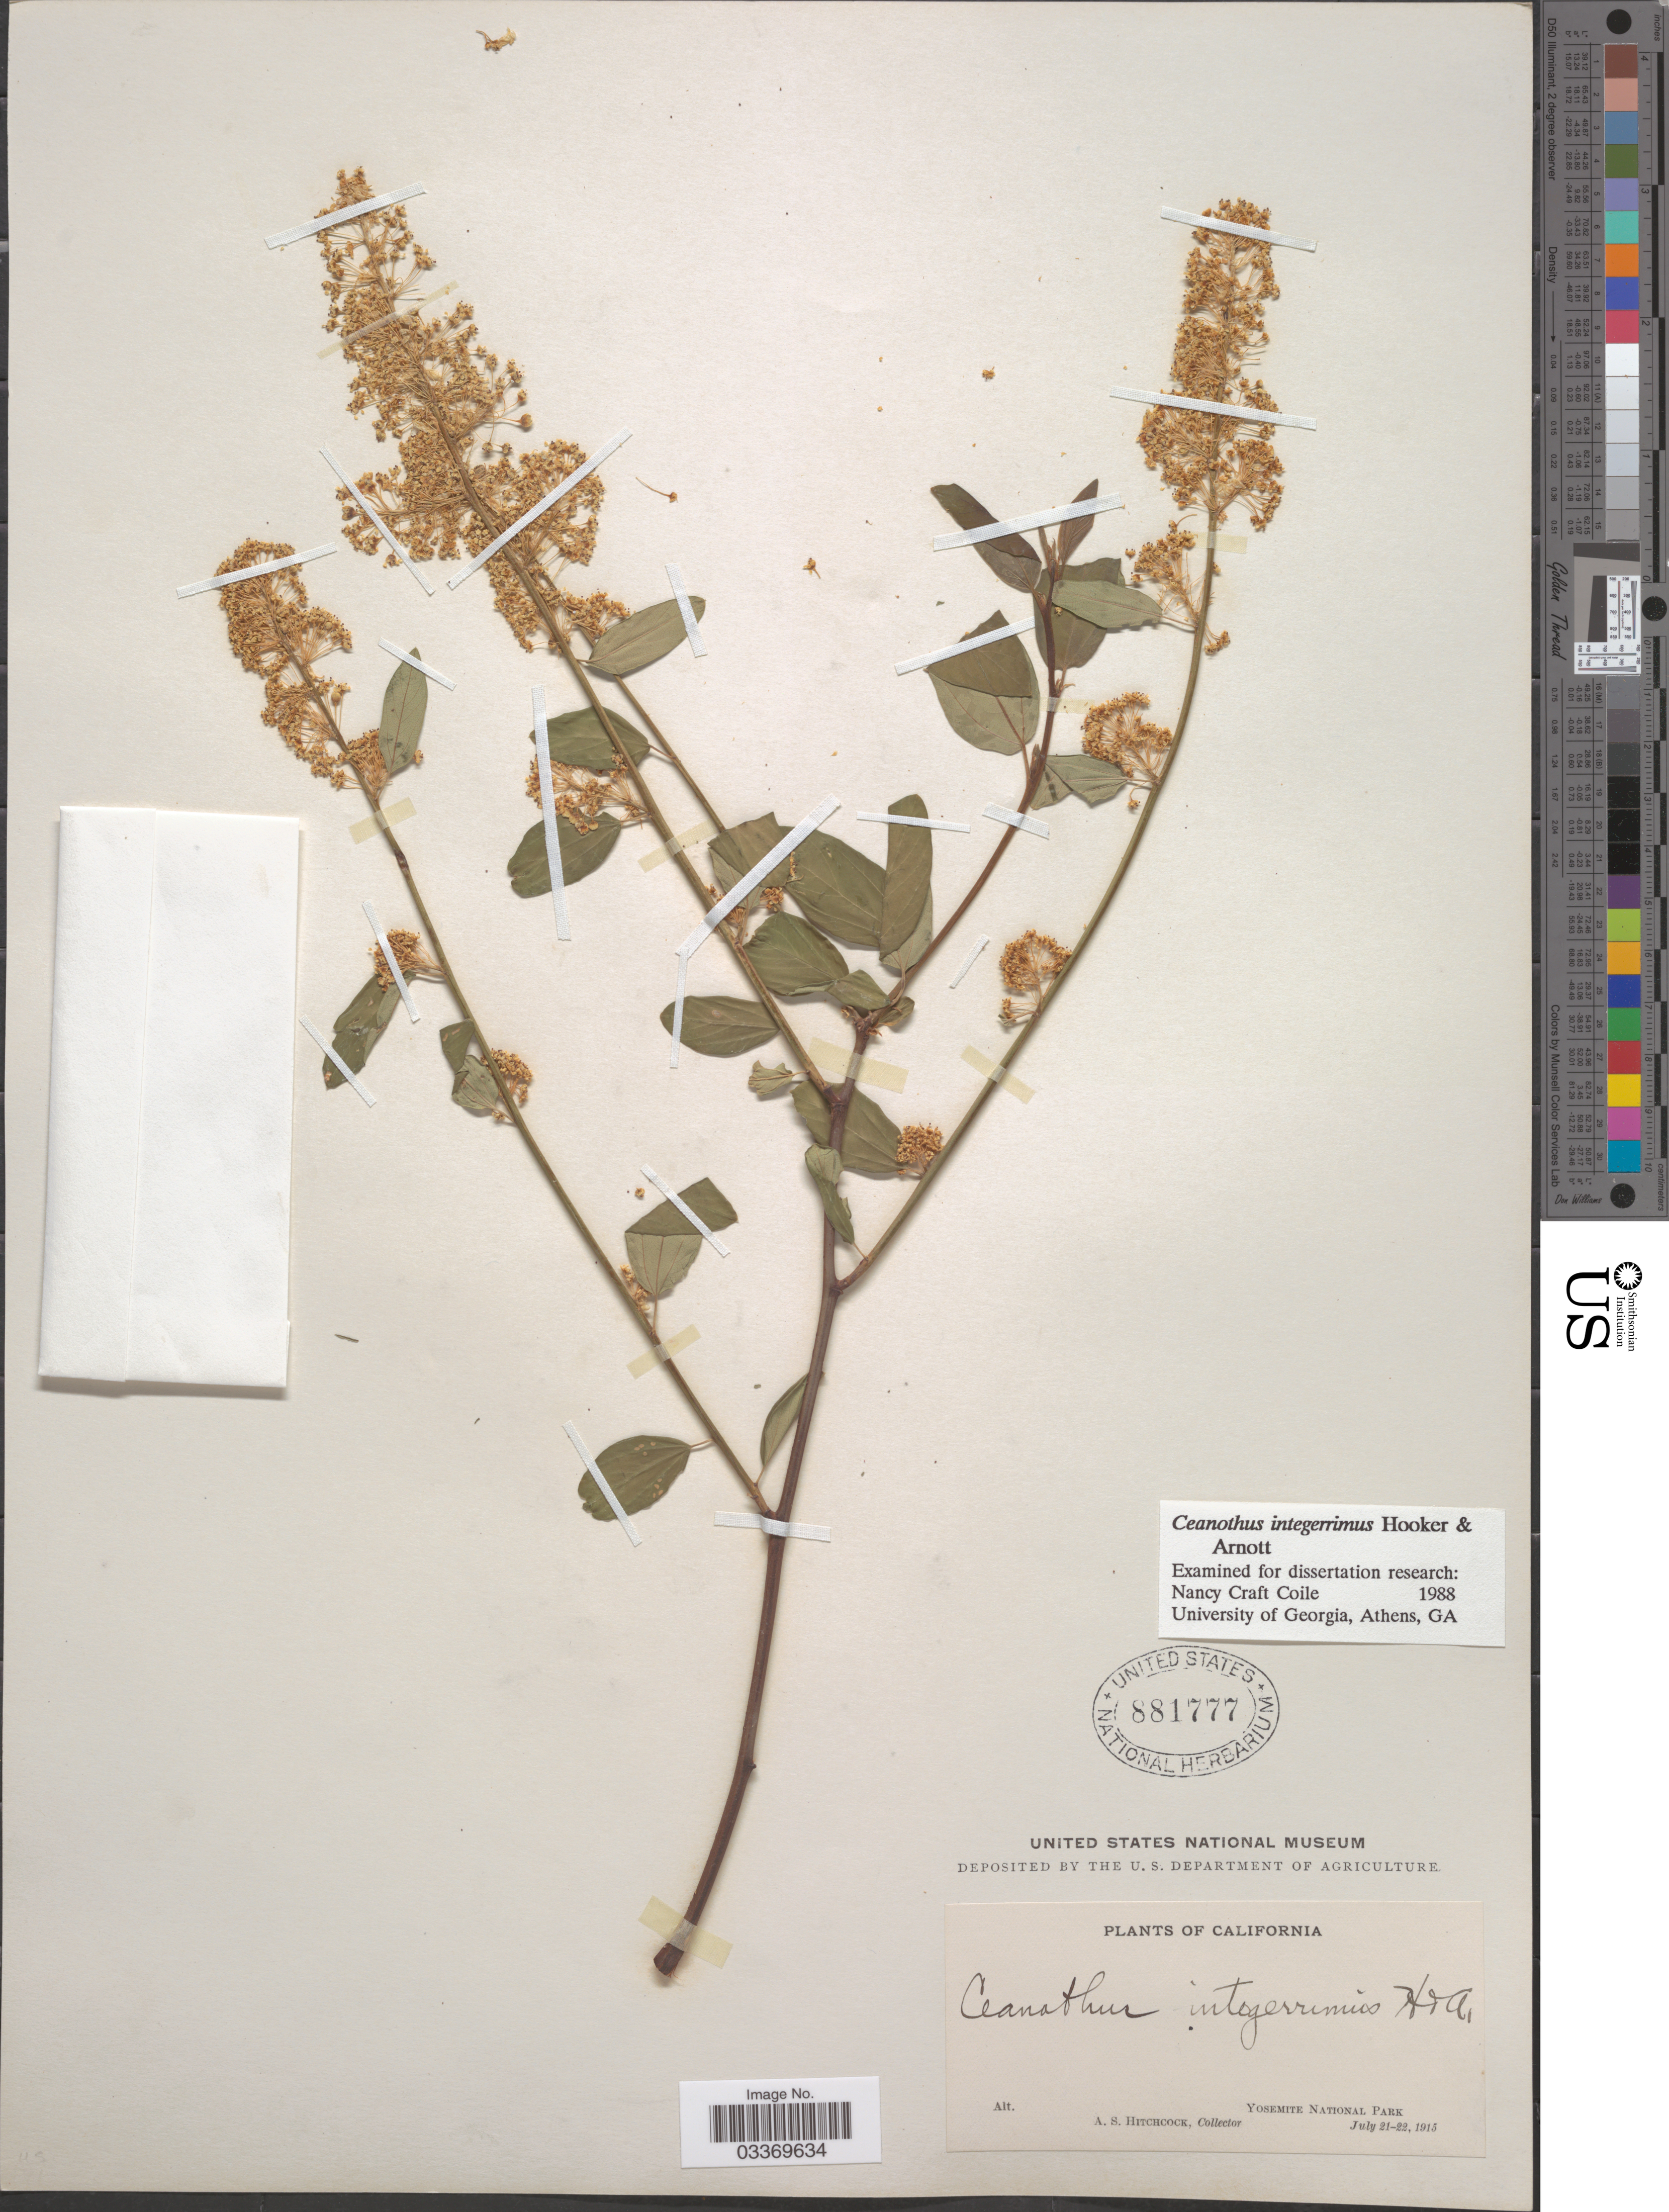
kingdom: Plantae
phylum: Tracheophyta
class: Magnoliopsida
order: Rosales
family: Rhamnaceae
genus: Ceanothus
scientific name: Ceanothus integerrimus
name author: Hook. & Arn.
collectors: A. S. Hitchcock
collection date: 1915-07-21/1915-07-22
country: United States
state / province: California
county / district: Mariposa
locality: Yosemite National Park.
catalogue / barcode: US 881777